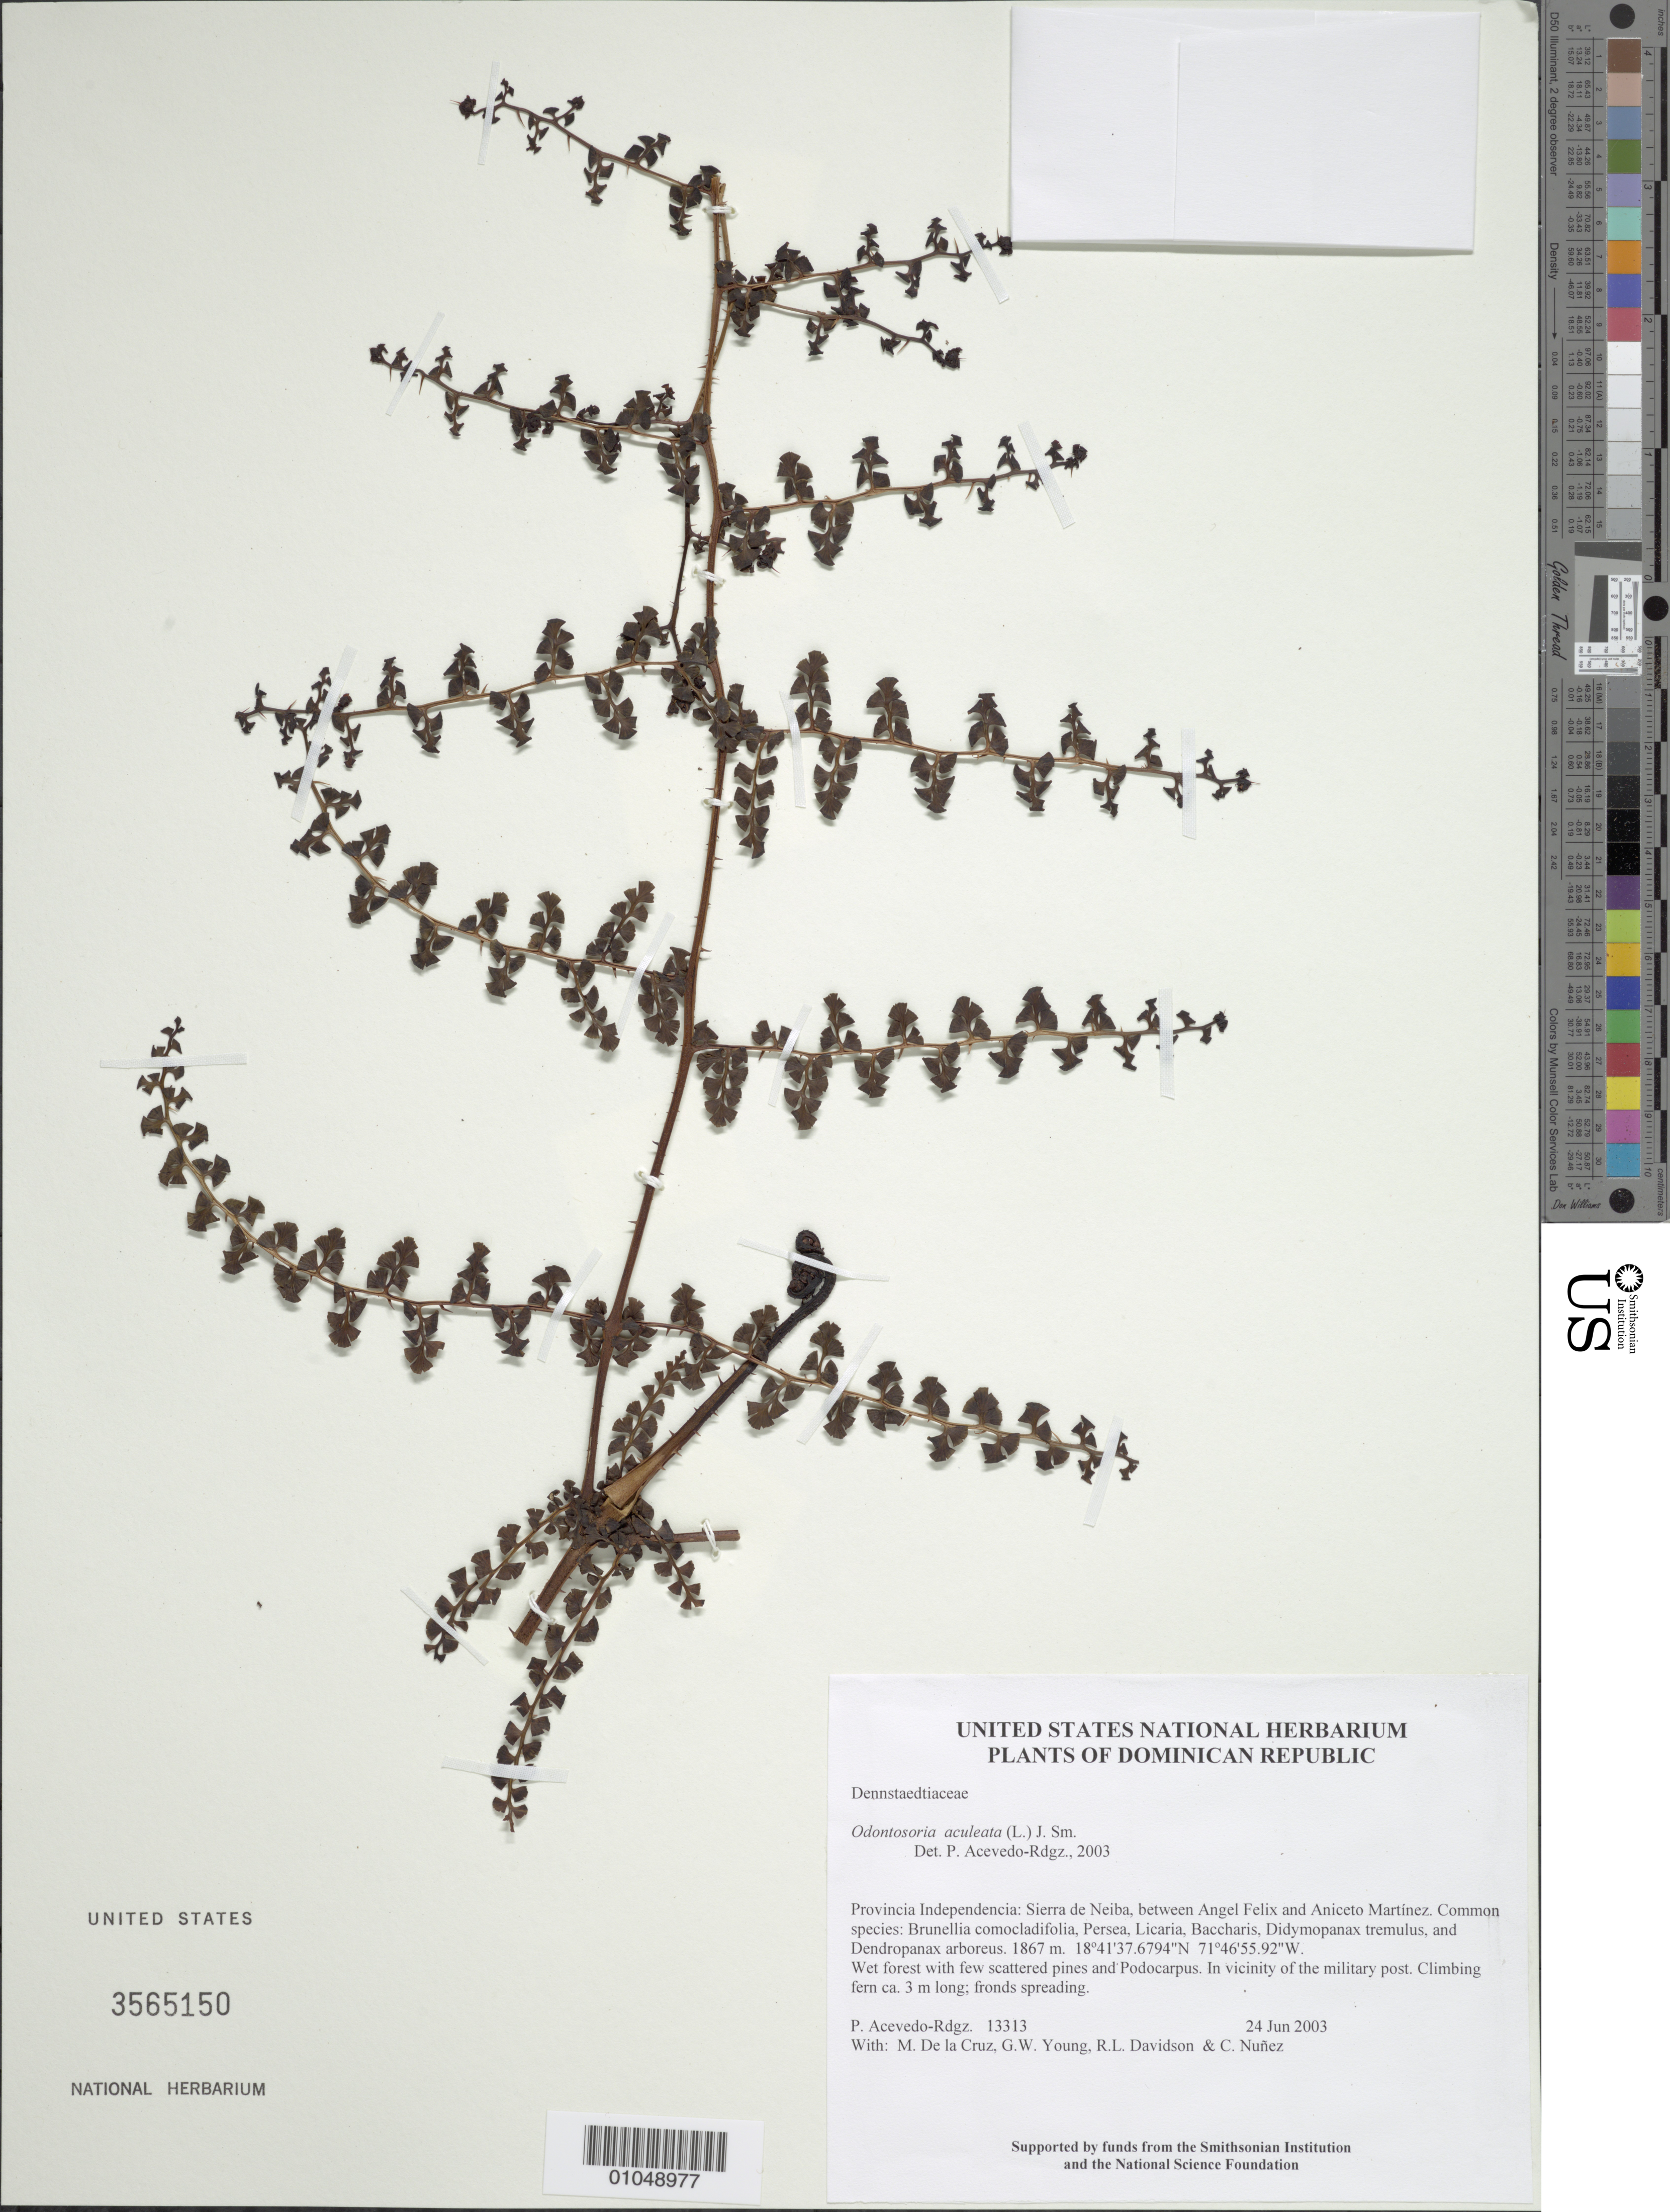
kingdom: Plantae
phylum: Tracheophyta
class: Polypodiopsida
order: Polypodiales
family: Lindsaeaceae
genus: Odontosoria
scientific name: Odontosoria aculeata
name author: (L.) J. Sm.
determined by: Acevedo-Rodríguez, P., (BOT), Smithsonian Institution - National Museum of Natural History (UNITED STATES)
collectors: P. Acevedo-Rodr., M. de la Cruz, J. Rawlins, G. Young, R. Davidson & C. Nunez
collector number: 13313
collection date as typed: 24 Jun 2003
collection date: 2003-06-24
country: Dominican Republic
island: Hispaniola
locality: Provincia Independencia: Sierra de Neiba, between Angel Felix and Aniceto Martínez. Common species: Brunellia comocladifolia, Persea, Licaria, Baccharis, Didymopanax tremulus, and Dendropanax arboreus.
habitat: Wet forest with few scattered pines and Podocarpus. In vicinity of the military post.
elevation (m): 1867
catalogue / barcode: US 3565150